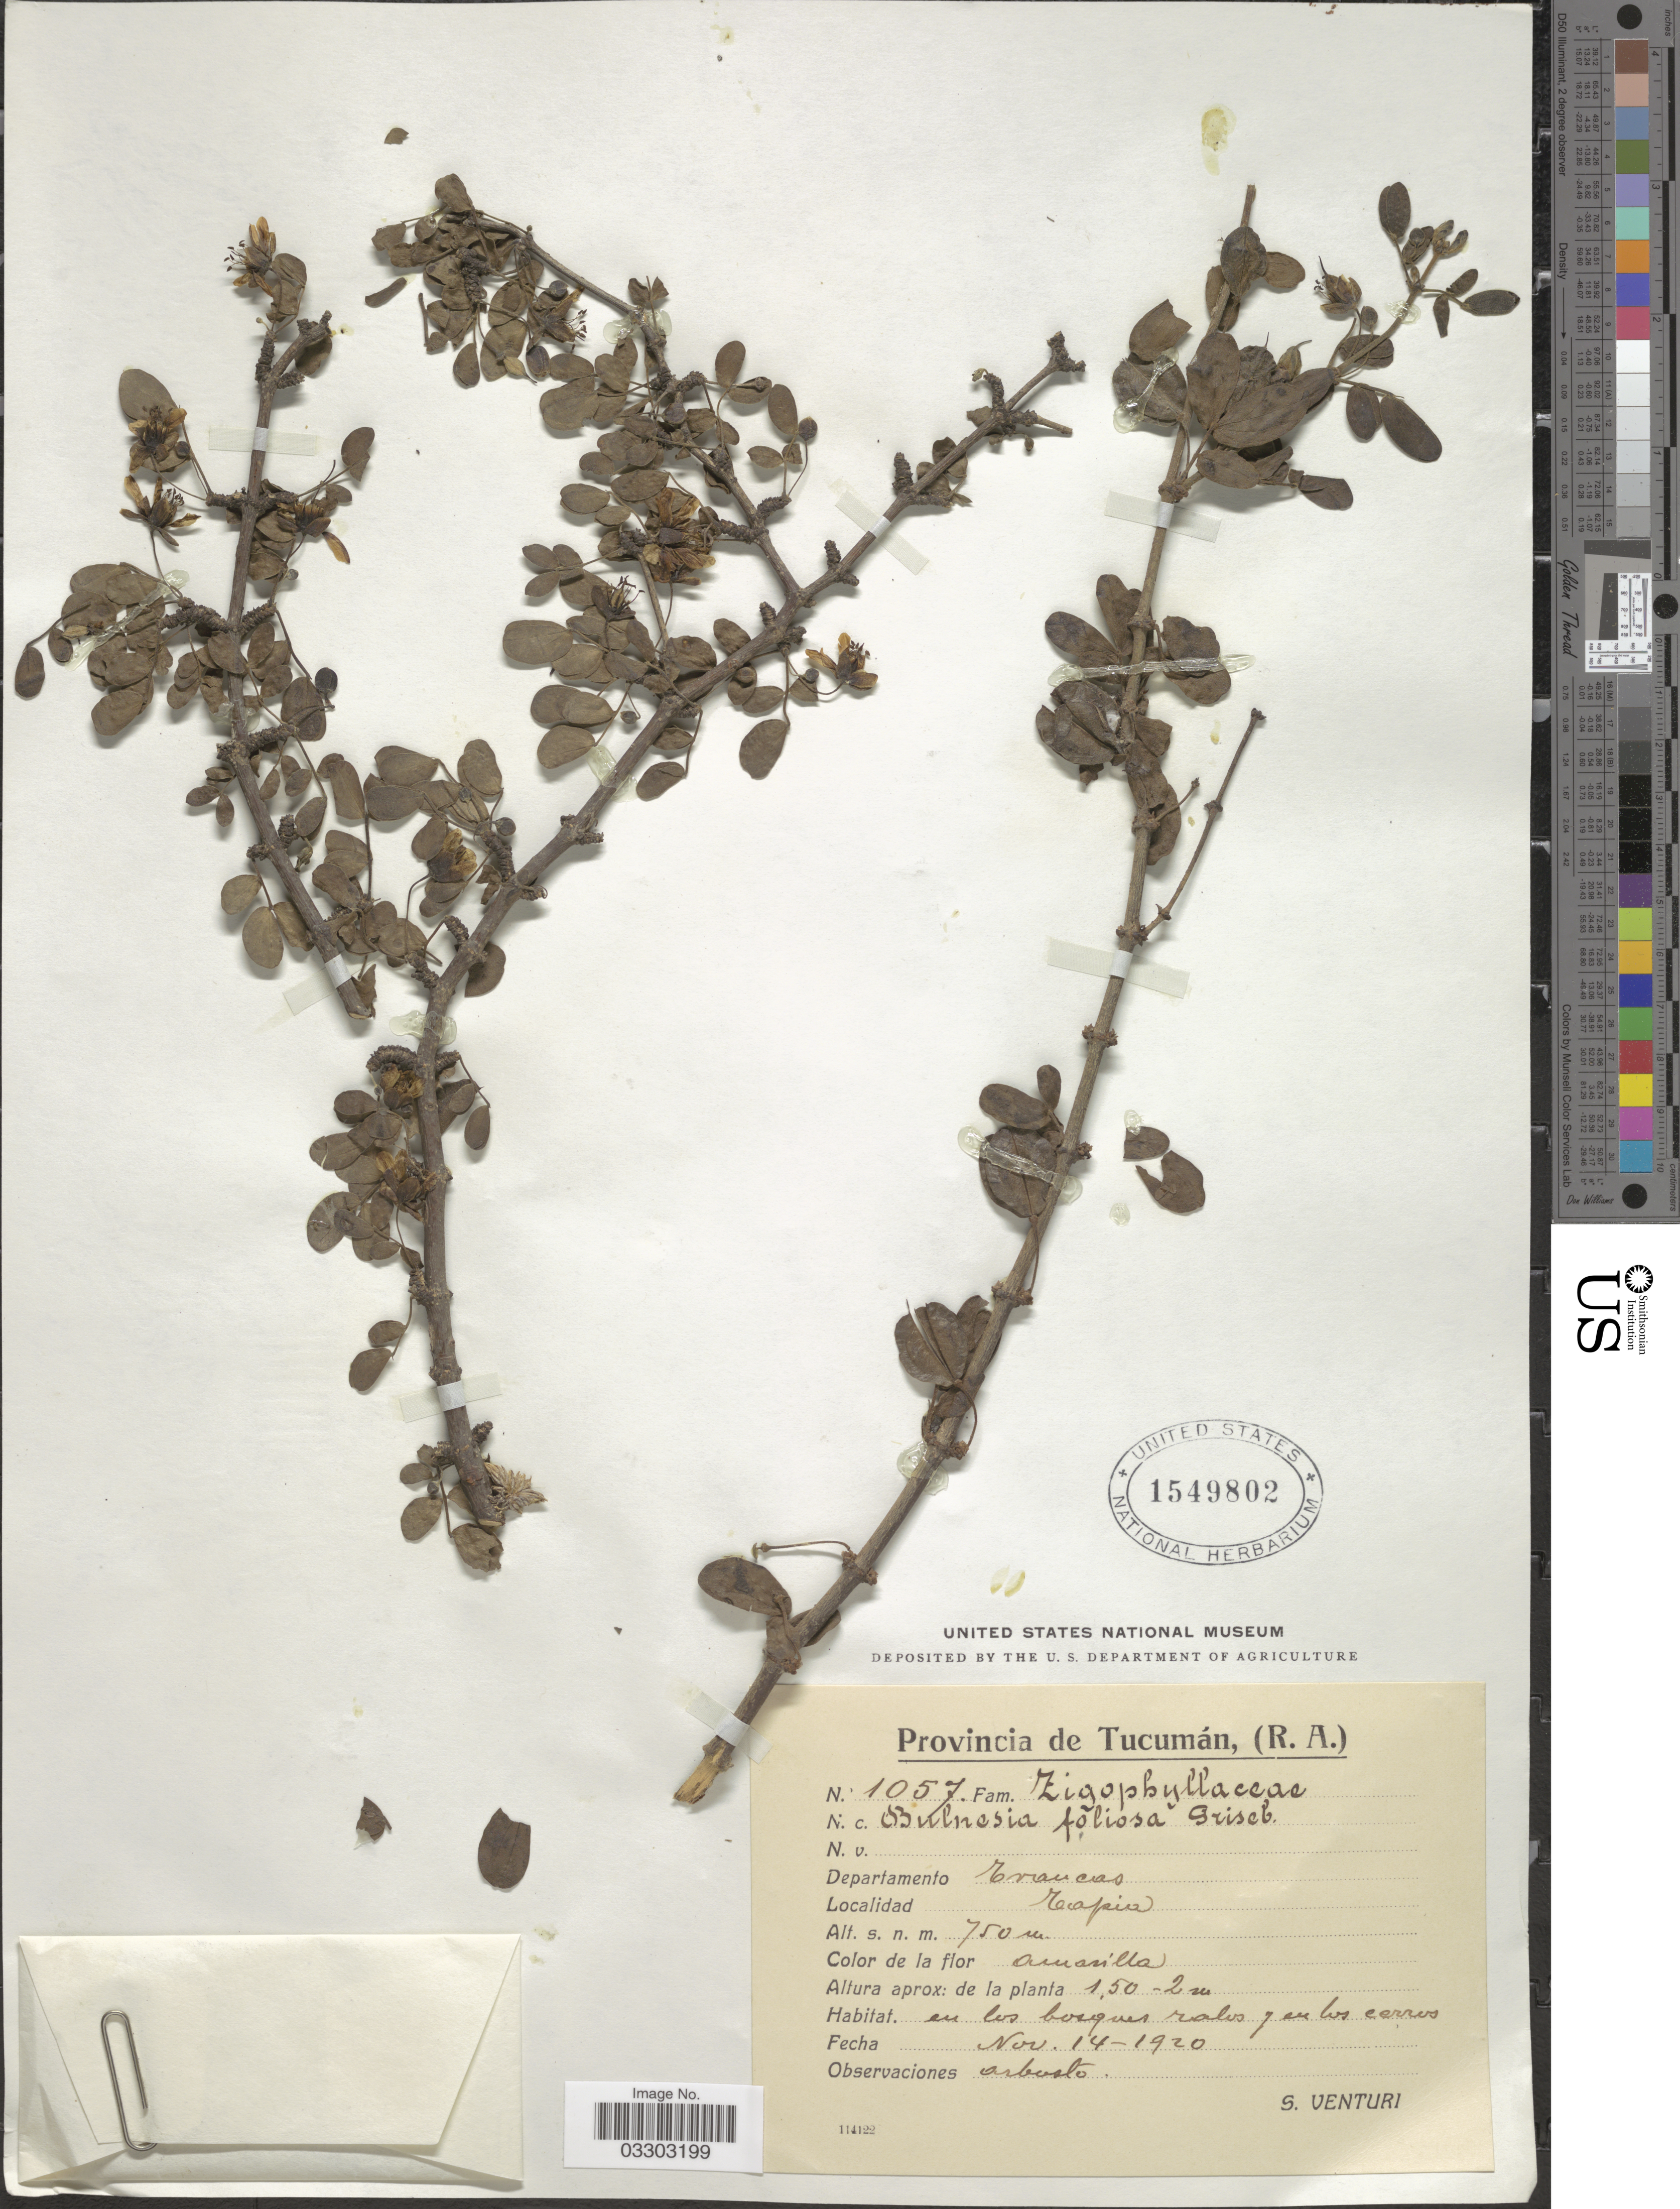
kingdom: Plantae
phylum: Tracheophyta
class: Magnoliopsida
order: Zygophyllales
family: Zygophyllaceae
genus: Bulnesia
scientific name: Bulnesia foliosa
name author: Griseb.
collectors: S. Venturi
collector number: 1057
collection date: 1920-11-14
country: Argentina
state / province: Tucuman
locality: Departamento Trancas. Tapia.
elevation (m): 750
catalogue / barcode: US 1549802